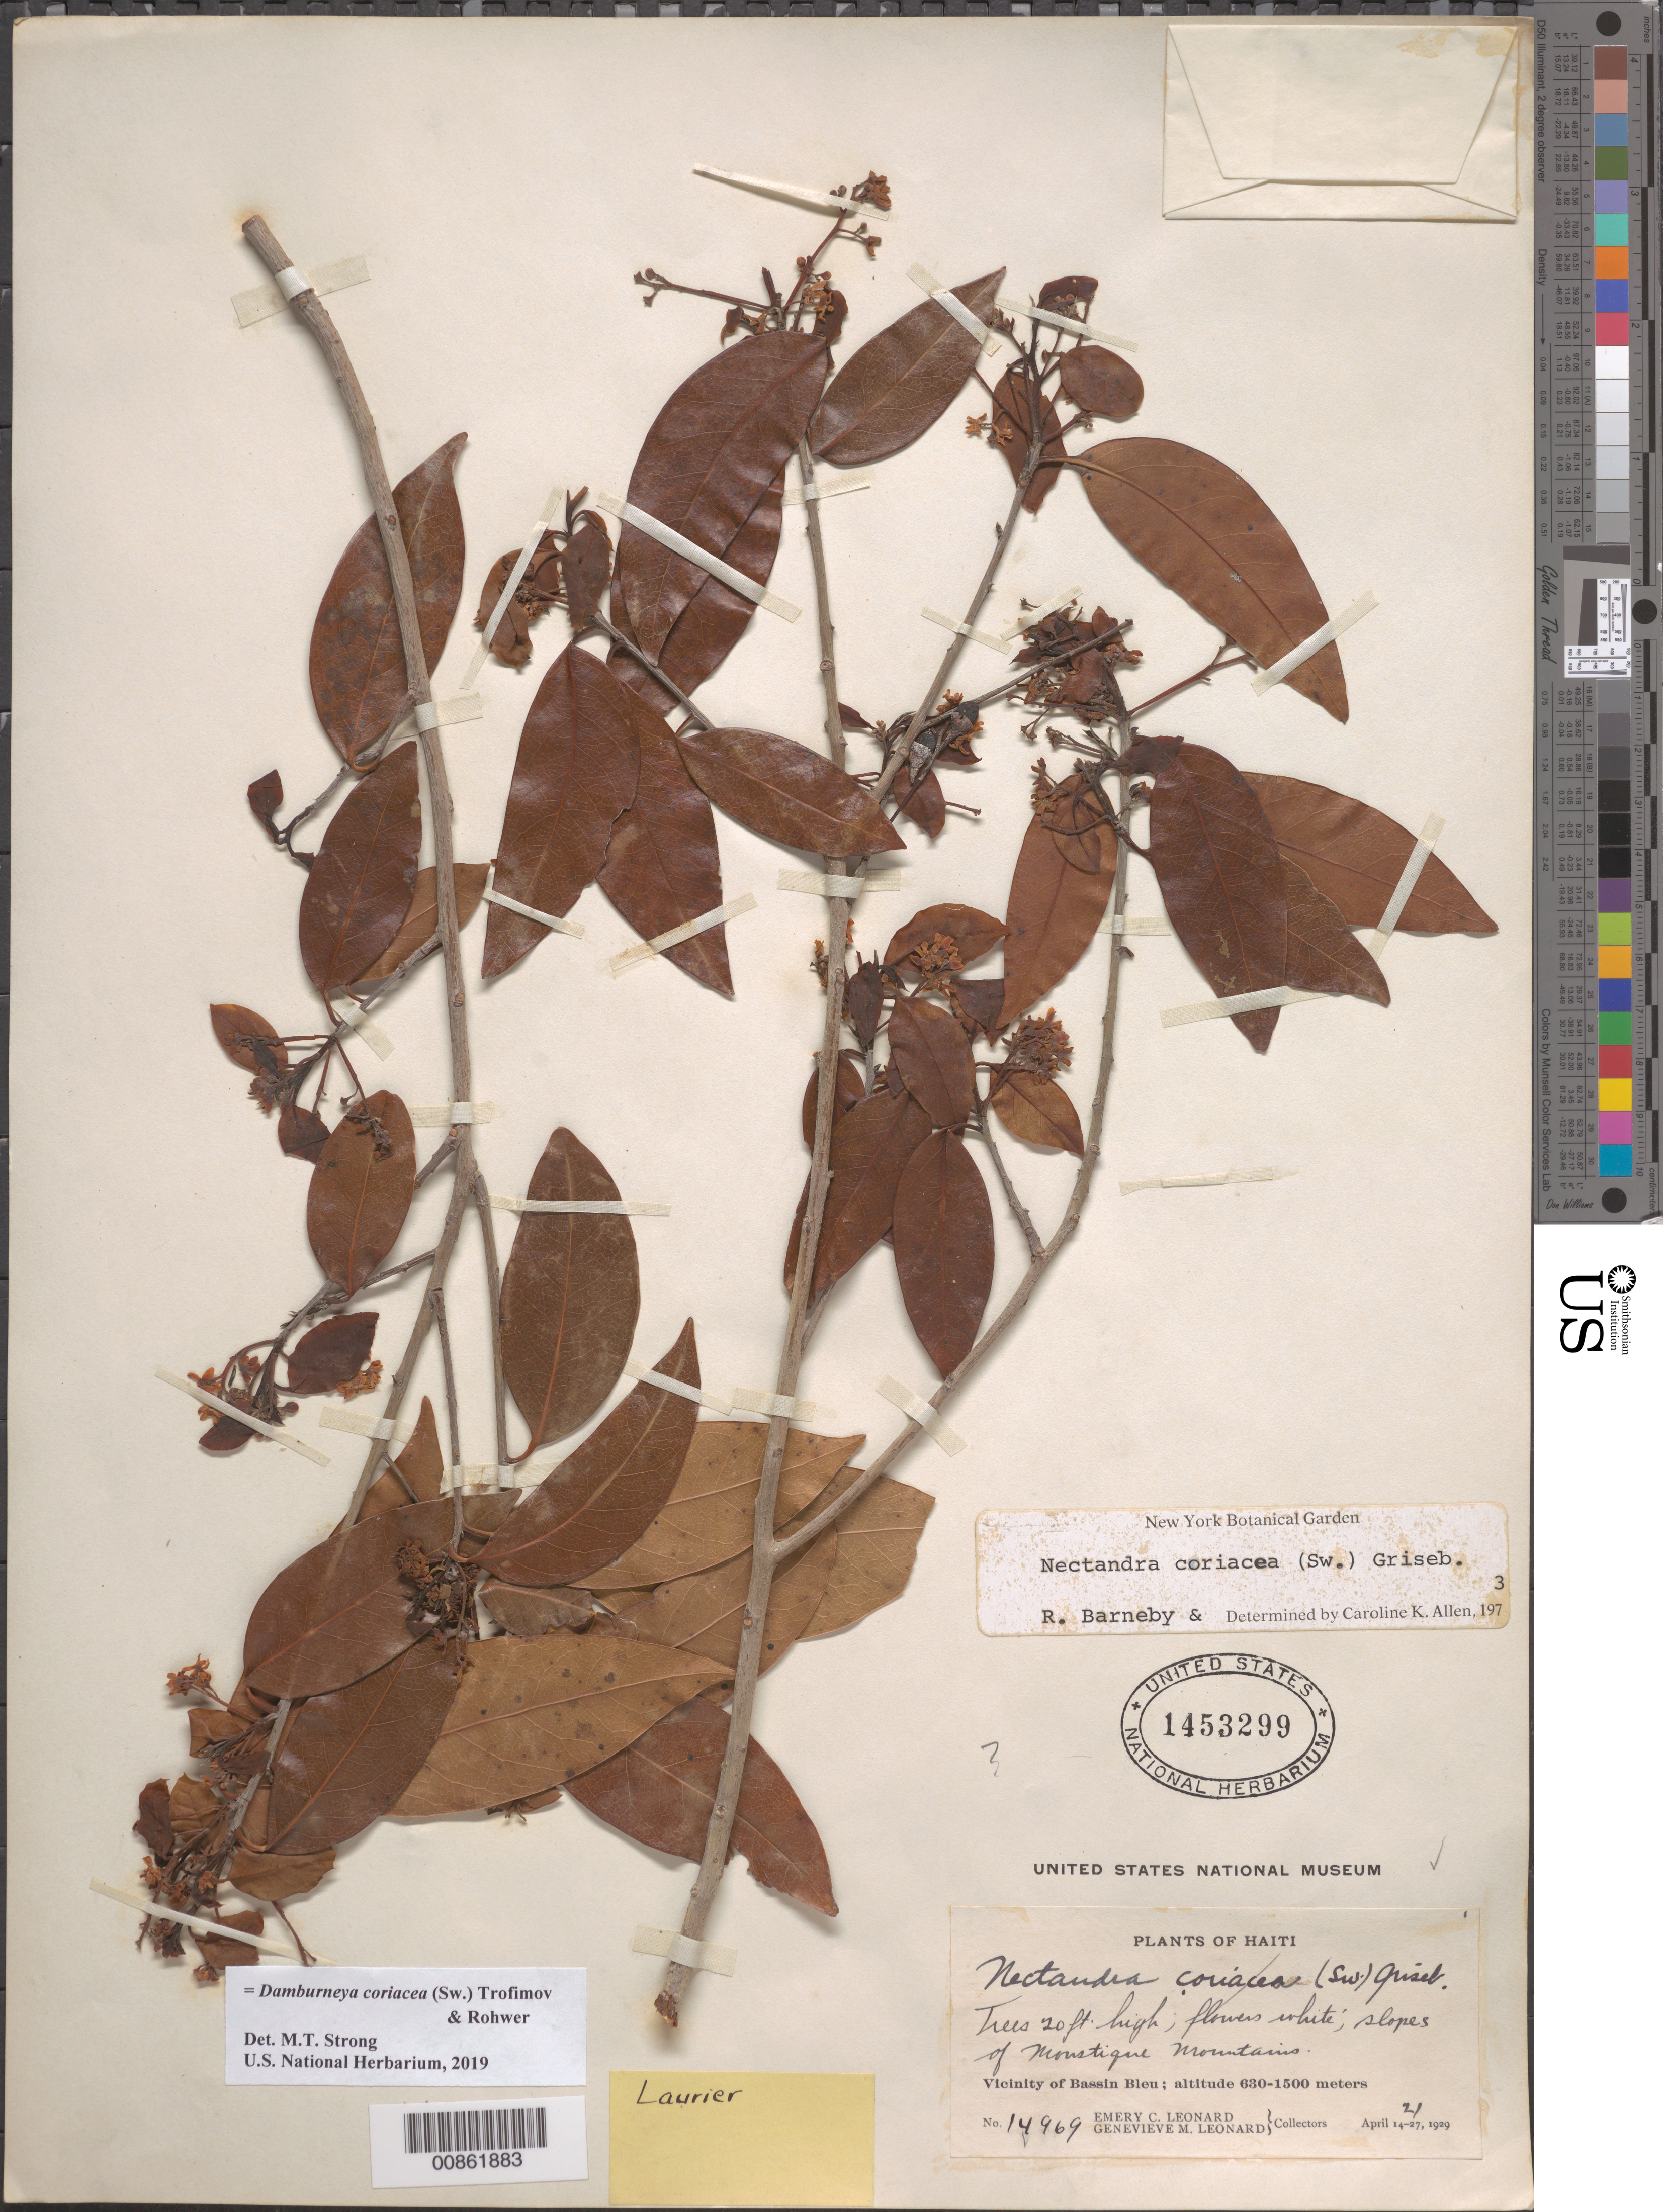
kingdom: Plantae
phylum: Tracheophyta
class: Magnoliopsida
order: Laurales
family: Lauraceae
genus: Damburneya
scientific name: Damburneya coriacea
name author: (Sw.) Trofimov & Rohwer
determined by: Strong, M. T., (US), Smithsonian Institution - National Museum of Natural History (UNITED STATES)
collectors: E. C. Leonard & G. M. Leonard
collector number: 14969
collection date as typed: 21 Apr 1929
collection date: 1929-04-21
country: Haiti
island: Hispaniola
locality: Vicinity of Bassin Bleu. Slopes of Moustique Mountains.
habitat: Slope of mountains.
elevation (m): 630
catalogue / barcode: US 1453299